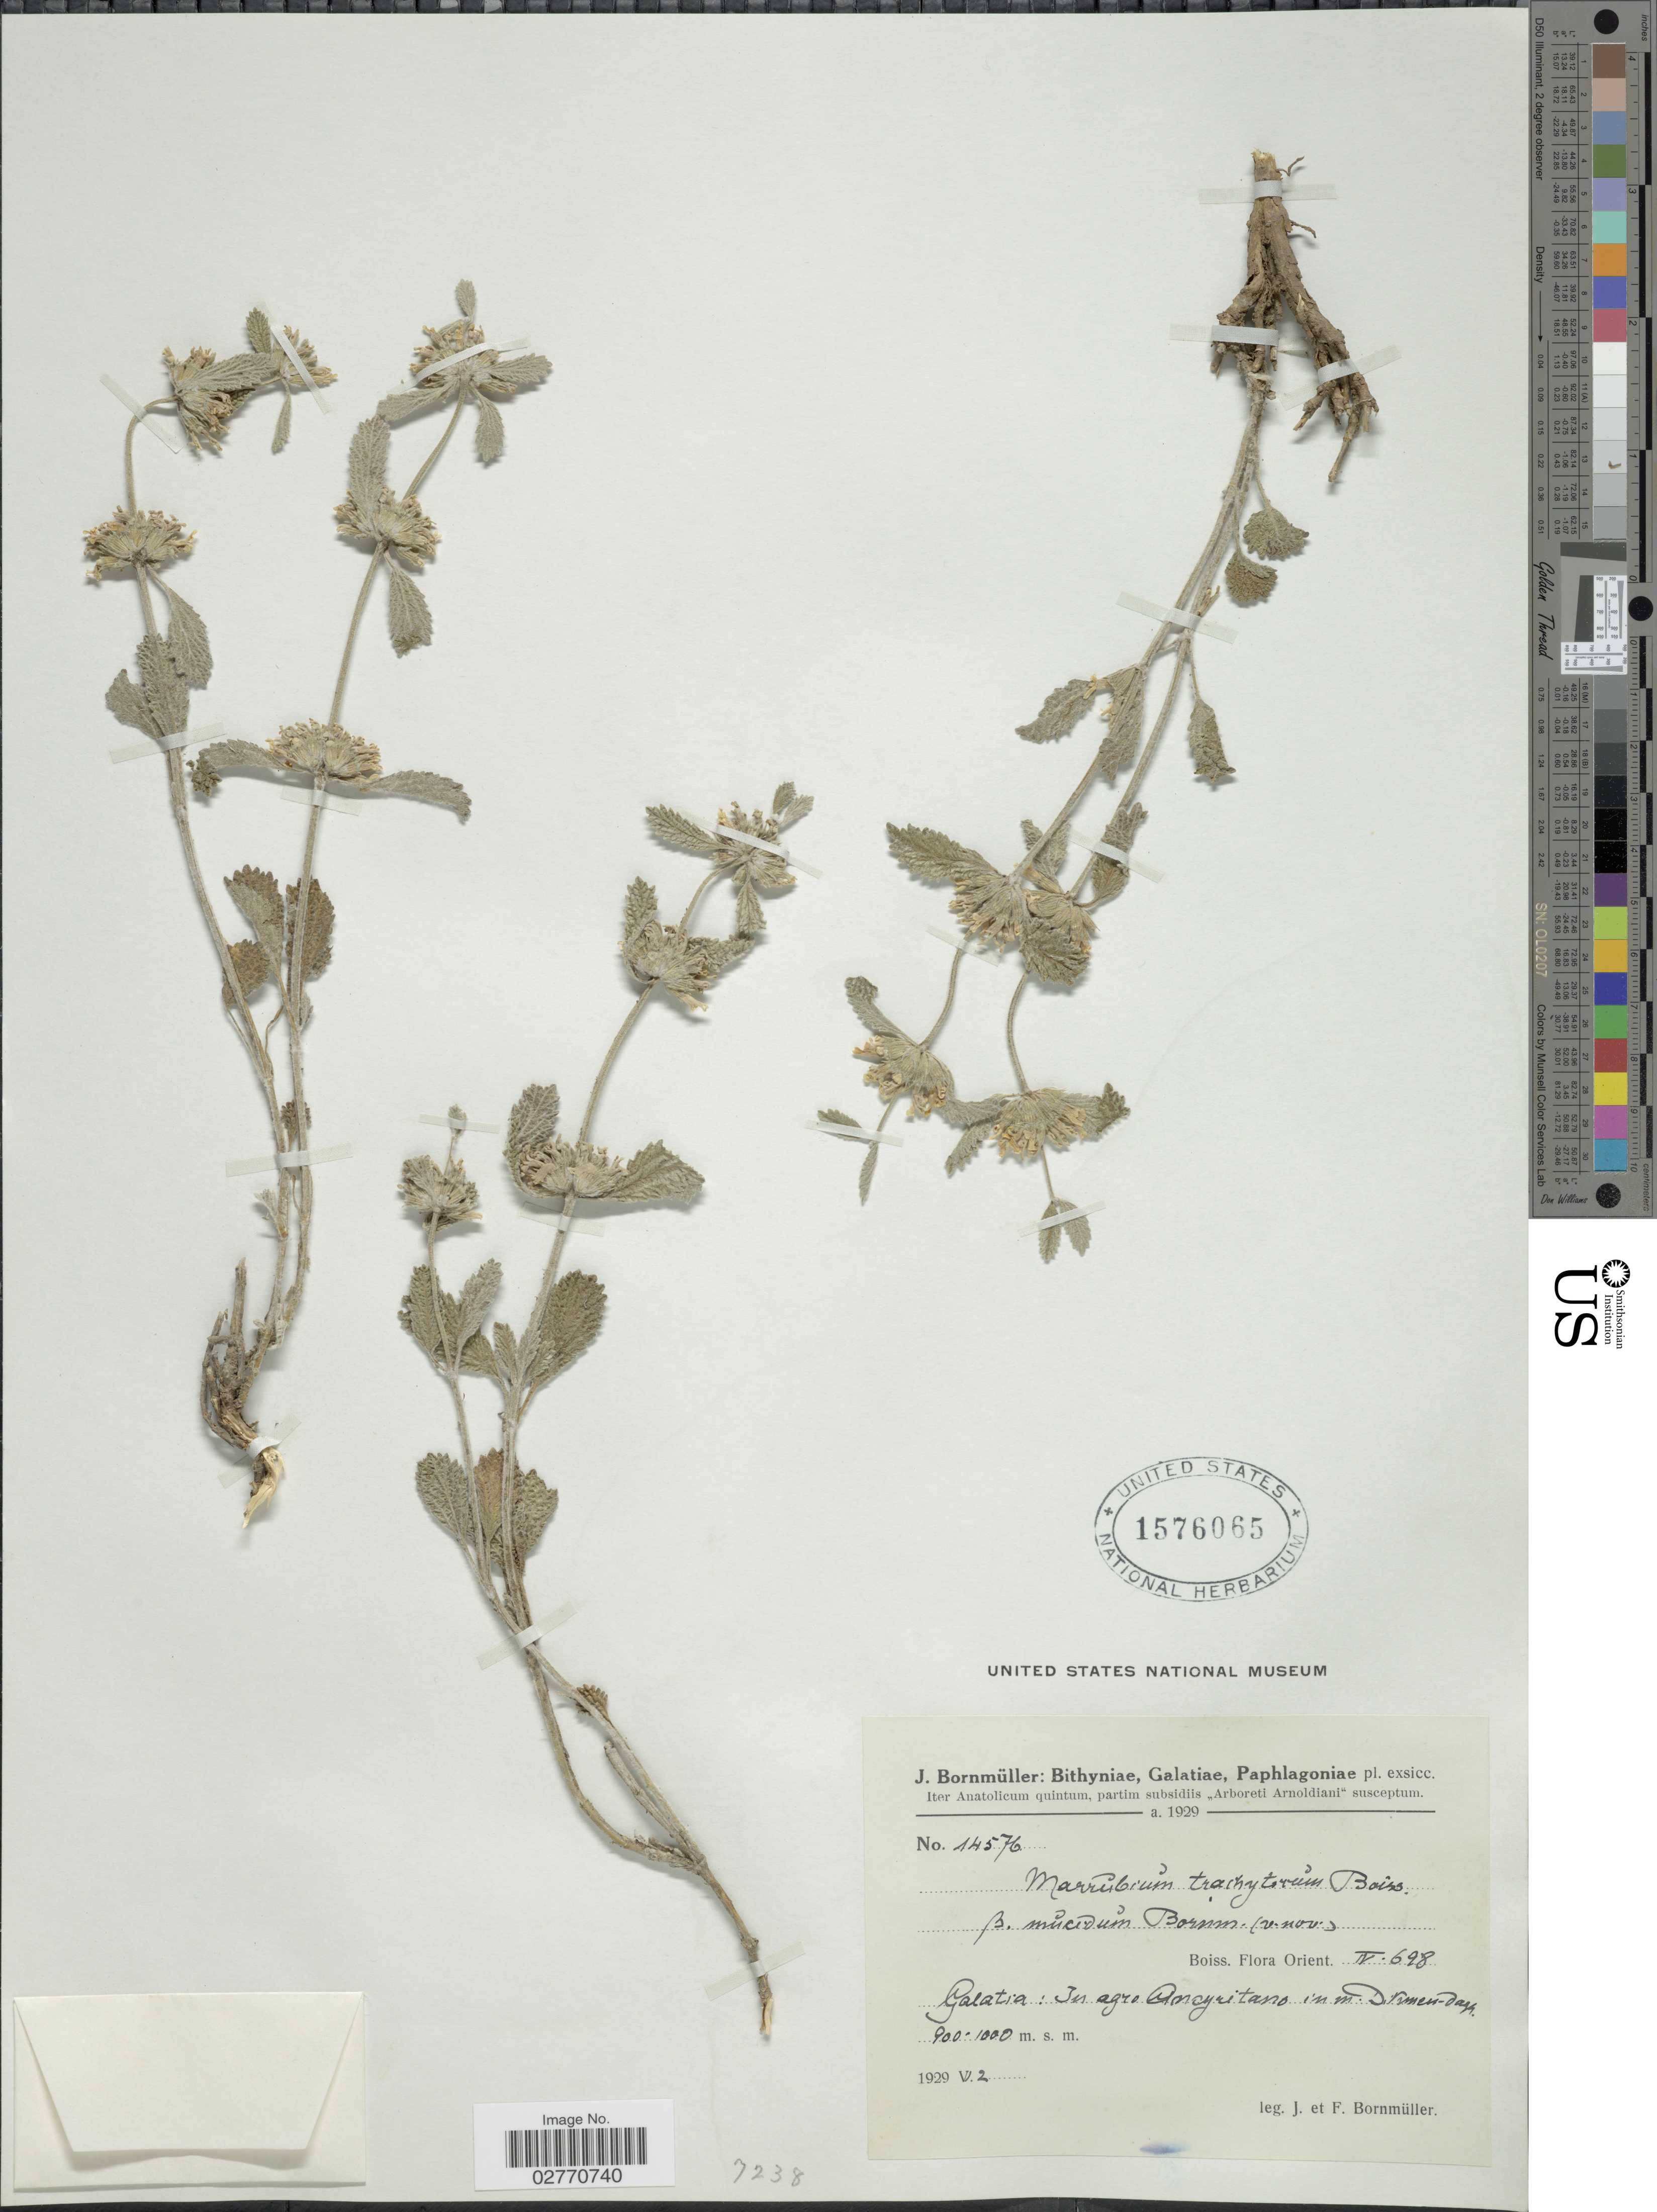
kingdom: Plantae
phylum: Tracheophyta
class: Magnoliopsida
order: Lamiales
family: Lamiaceae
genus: Marrubium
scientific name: Marrubium trachyticum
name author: Boiss.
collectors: J. Bornmüller & F. Bornmüller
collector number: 14576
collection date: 1929-05-02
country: Romania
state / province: Galati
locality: Bithyniae, Galatiae, Paphlagoniae, Galatia: In agro Ancyritano in m. Dikmen-dagh [interpreted]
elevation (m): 900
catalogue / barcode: US 1576065